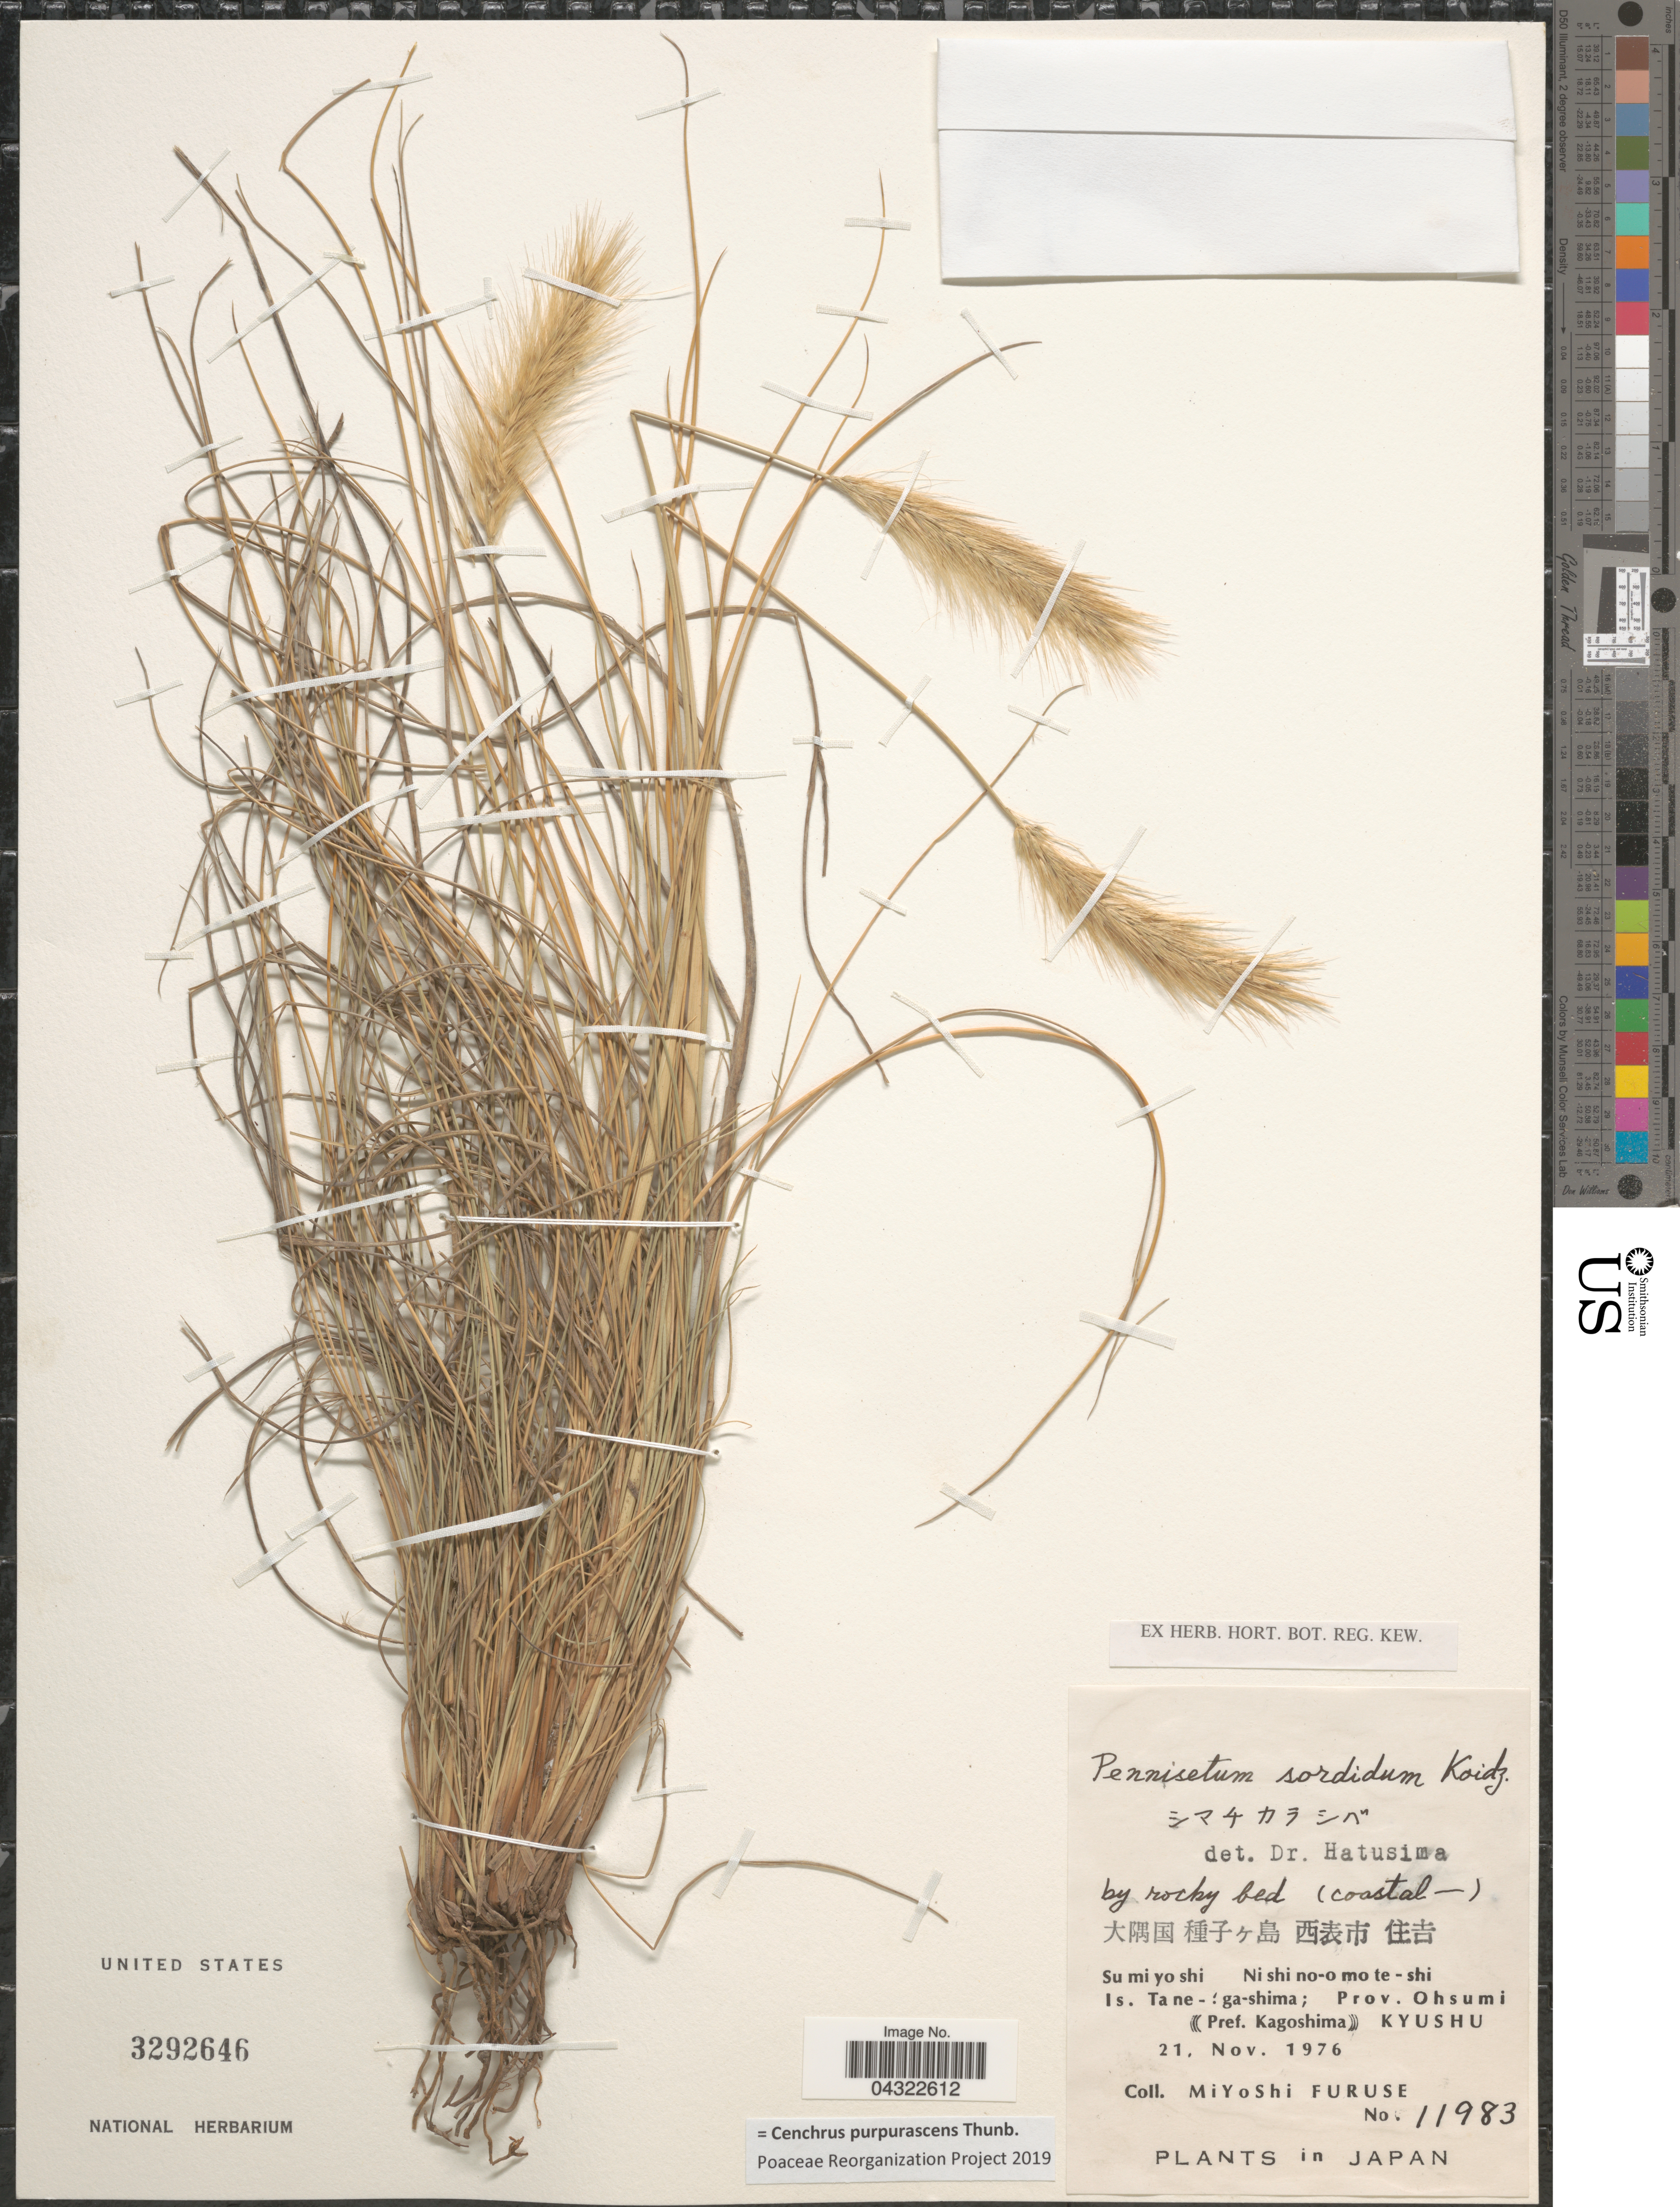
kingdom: Plantae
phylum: Tracheophyta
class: Liliopsida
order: Poales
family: Poaceae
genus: Cenchrus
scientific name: Cenchrus purpurascens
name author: Thunb.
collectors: M. Furuse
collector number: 11983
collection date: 1976-11-21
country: Japan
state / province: Kagosima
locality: Su mi yo shi. Ni shi no-o mo te-shi. Is. Ta ne - ;ga-shima; Prov. Ohsumi. "Pref. Kagoshima" Kyushu.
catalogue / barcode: US 3292646